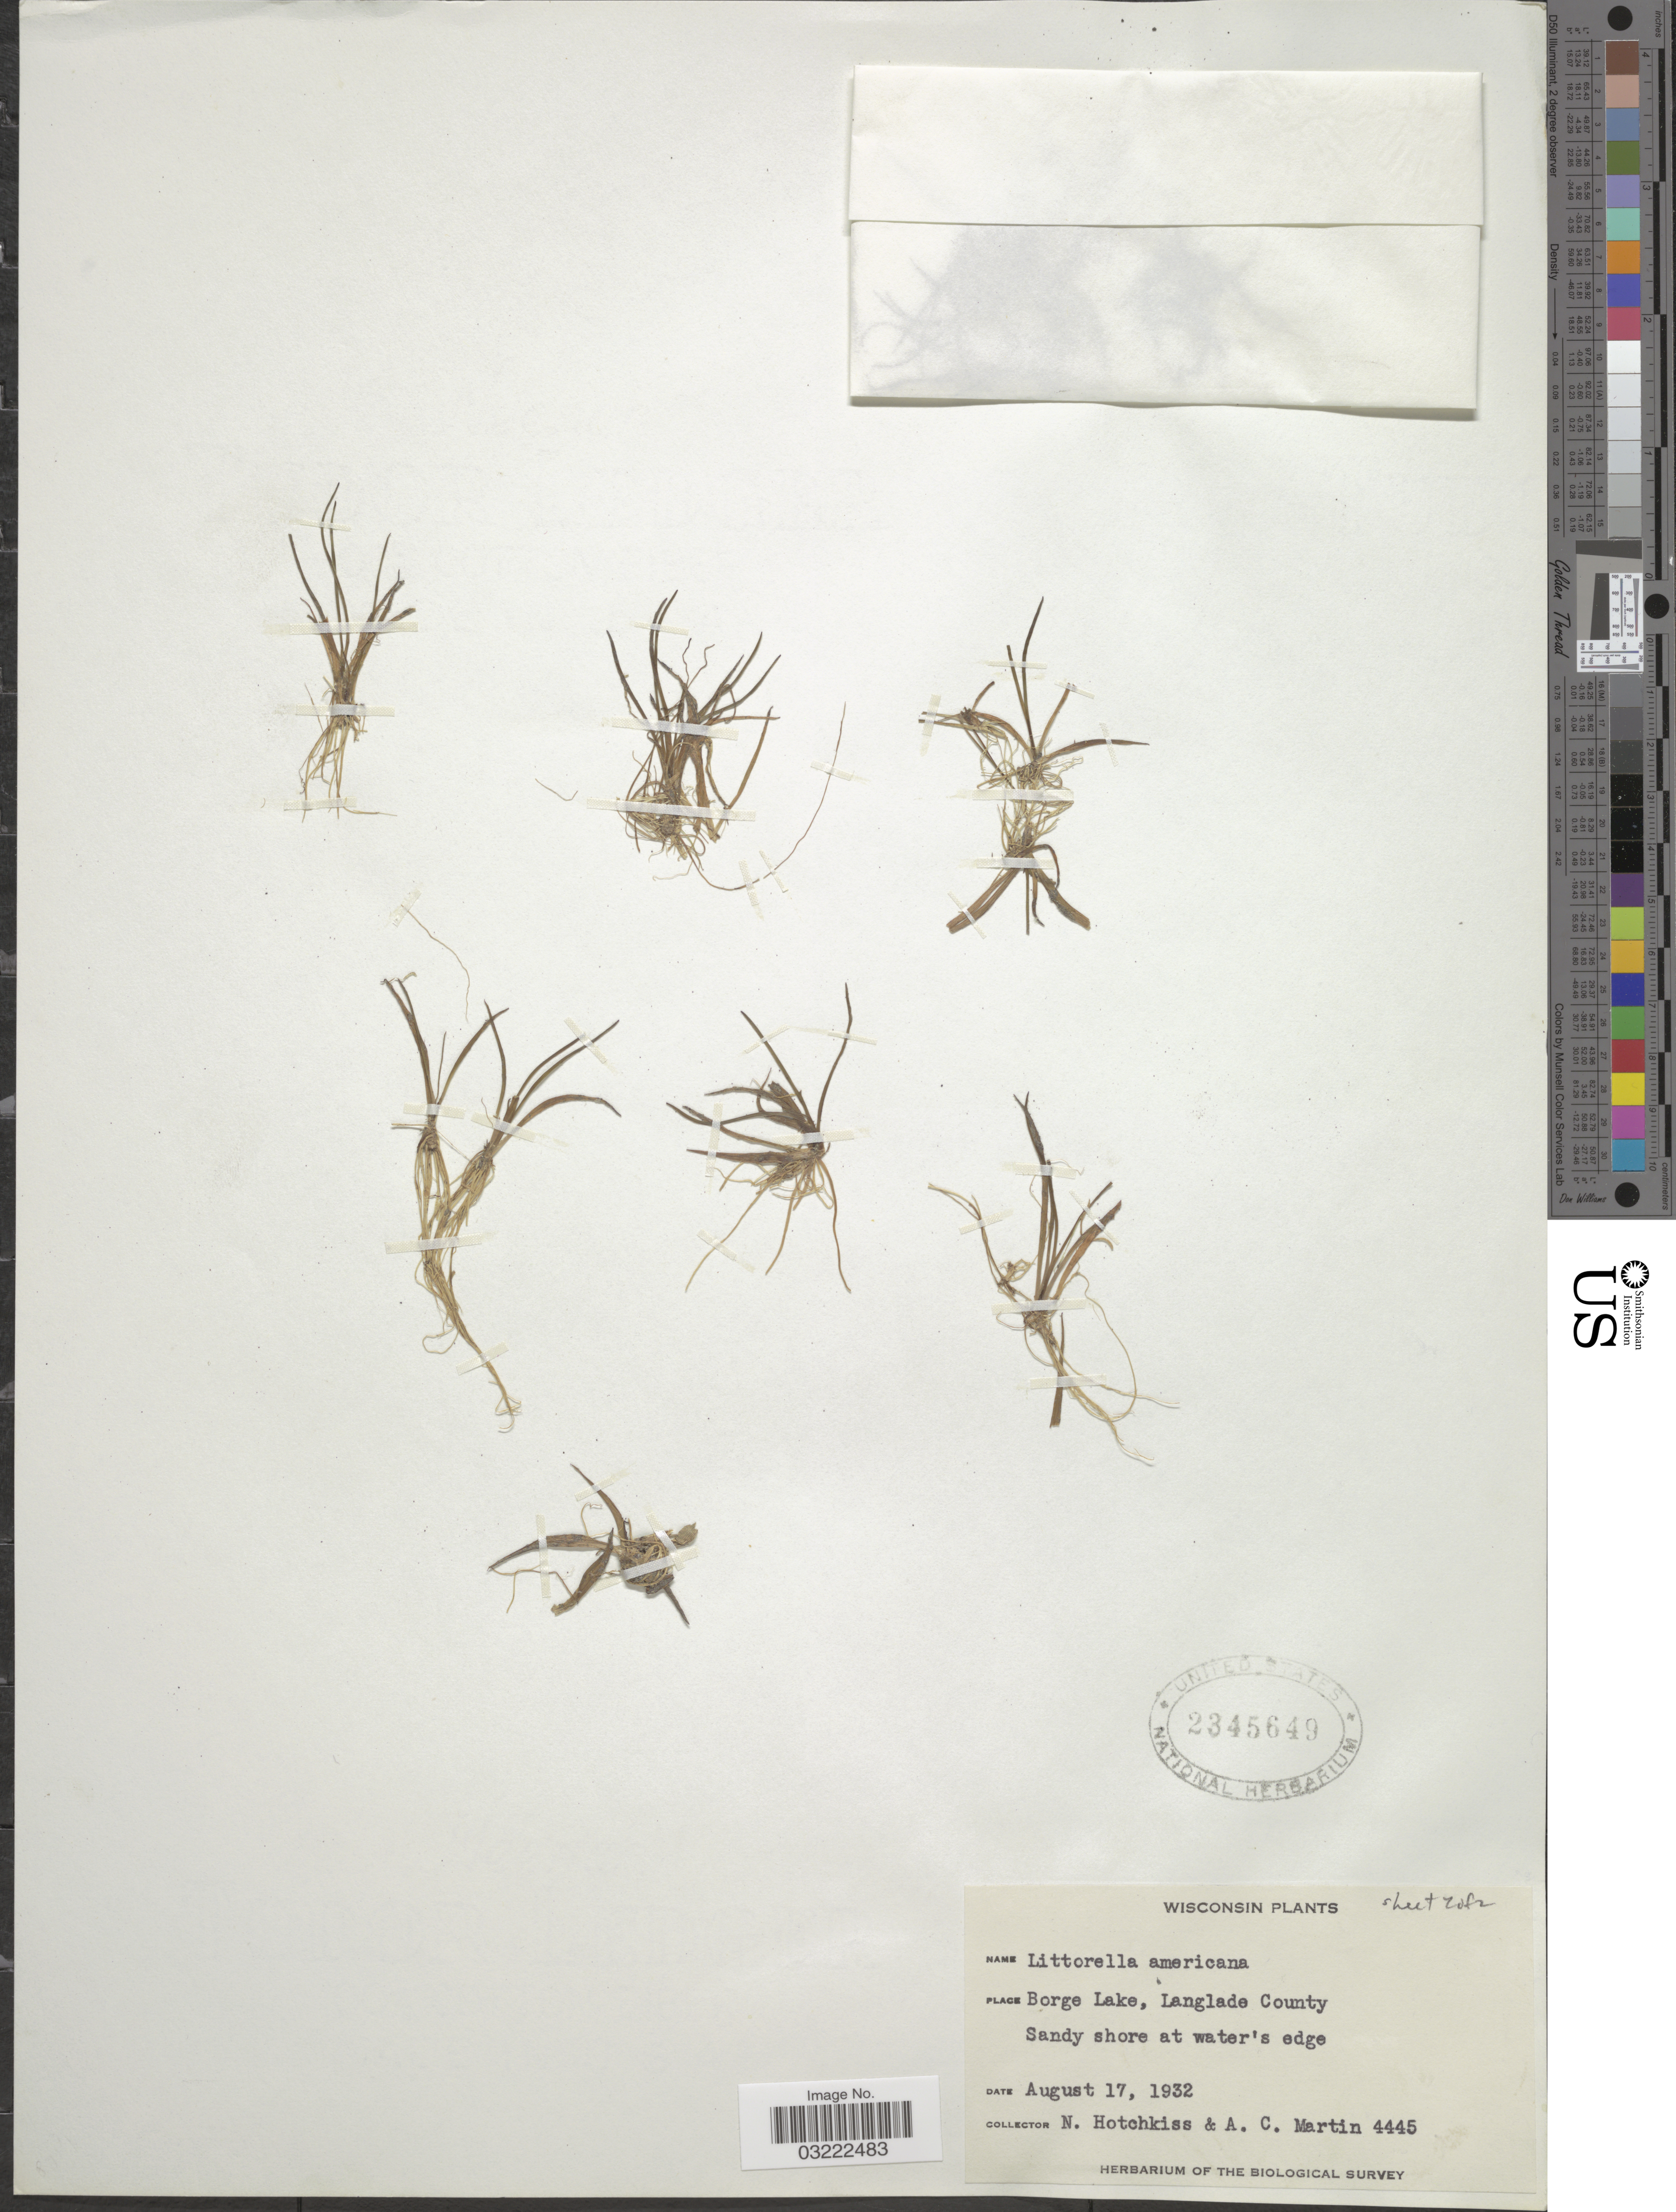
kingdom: Plantae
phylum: Tracheophyta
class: Magnoliopsida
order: Lamiales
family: Plantaginaceae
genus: Littorella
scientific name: Littorella americana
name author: Fernald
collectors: N. Hotchkiss & A. C. Martin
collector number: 4445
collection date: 1932-08-17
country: United States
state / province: Wisconsin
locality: Borge Lake, Langlade County.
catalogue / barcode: US 2345649